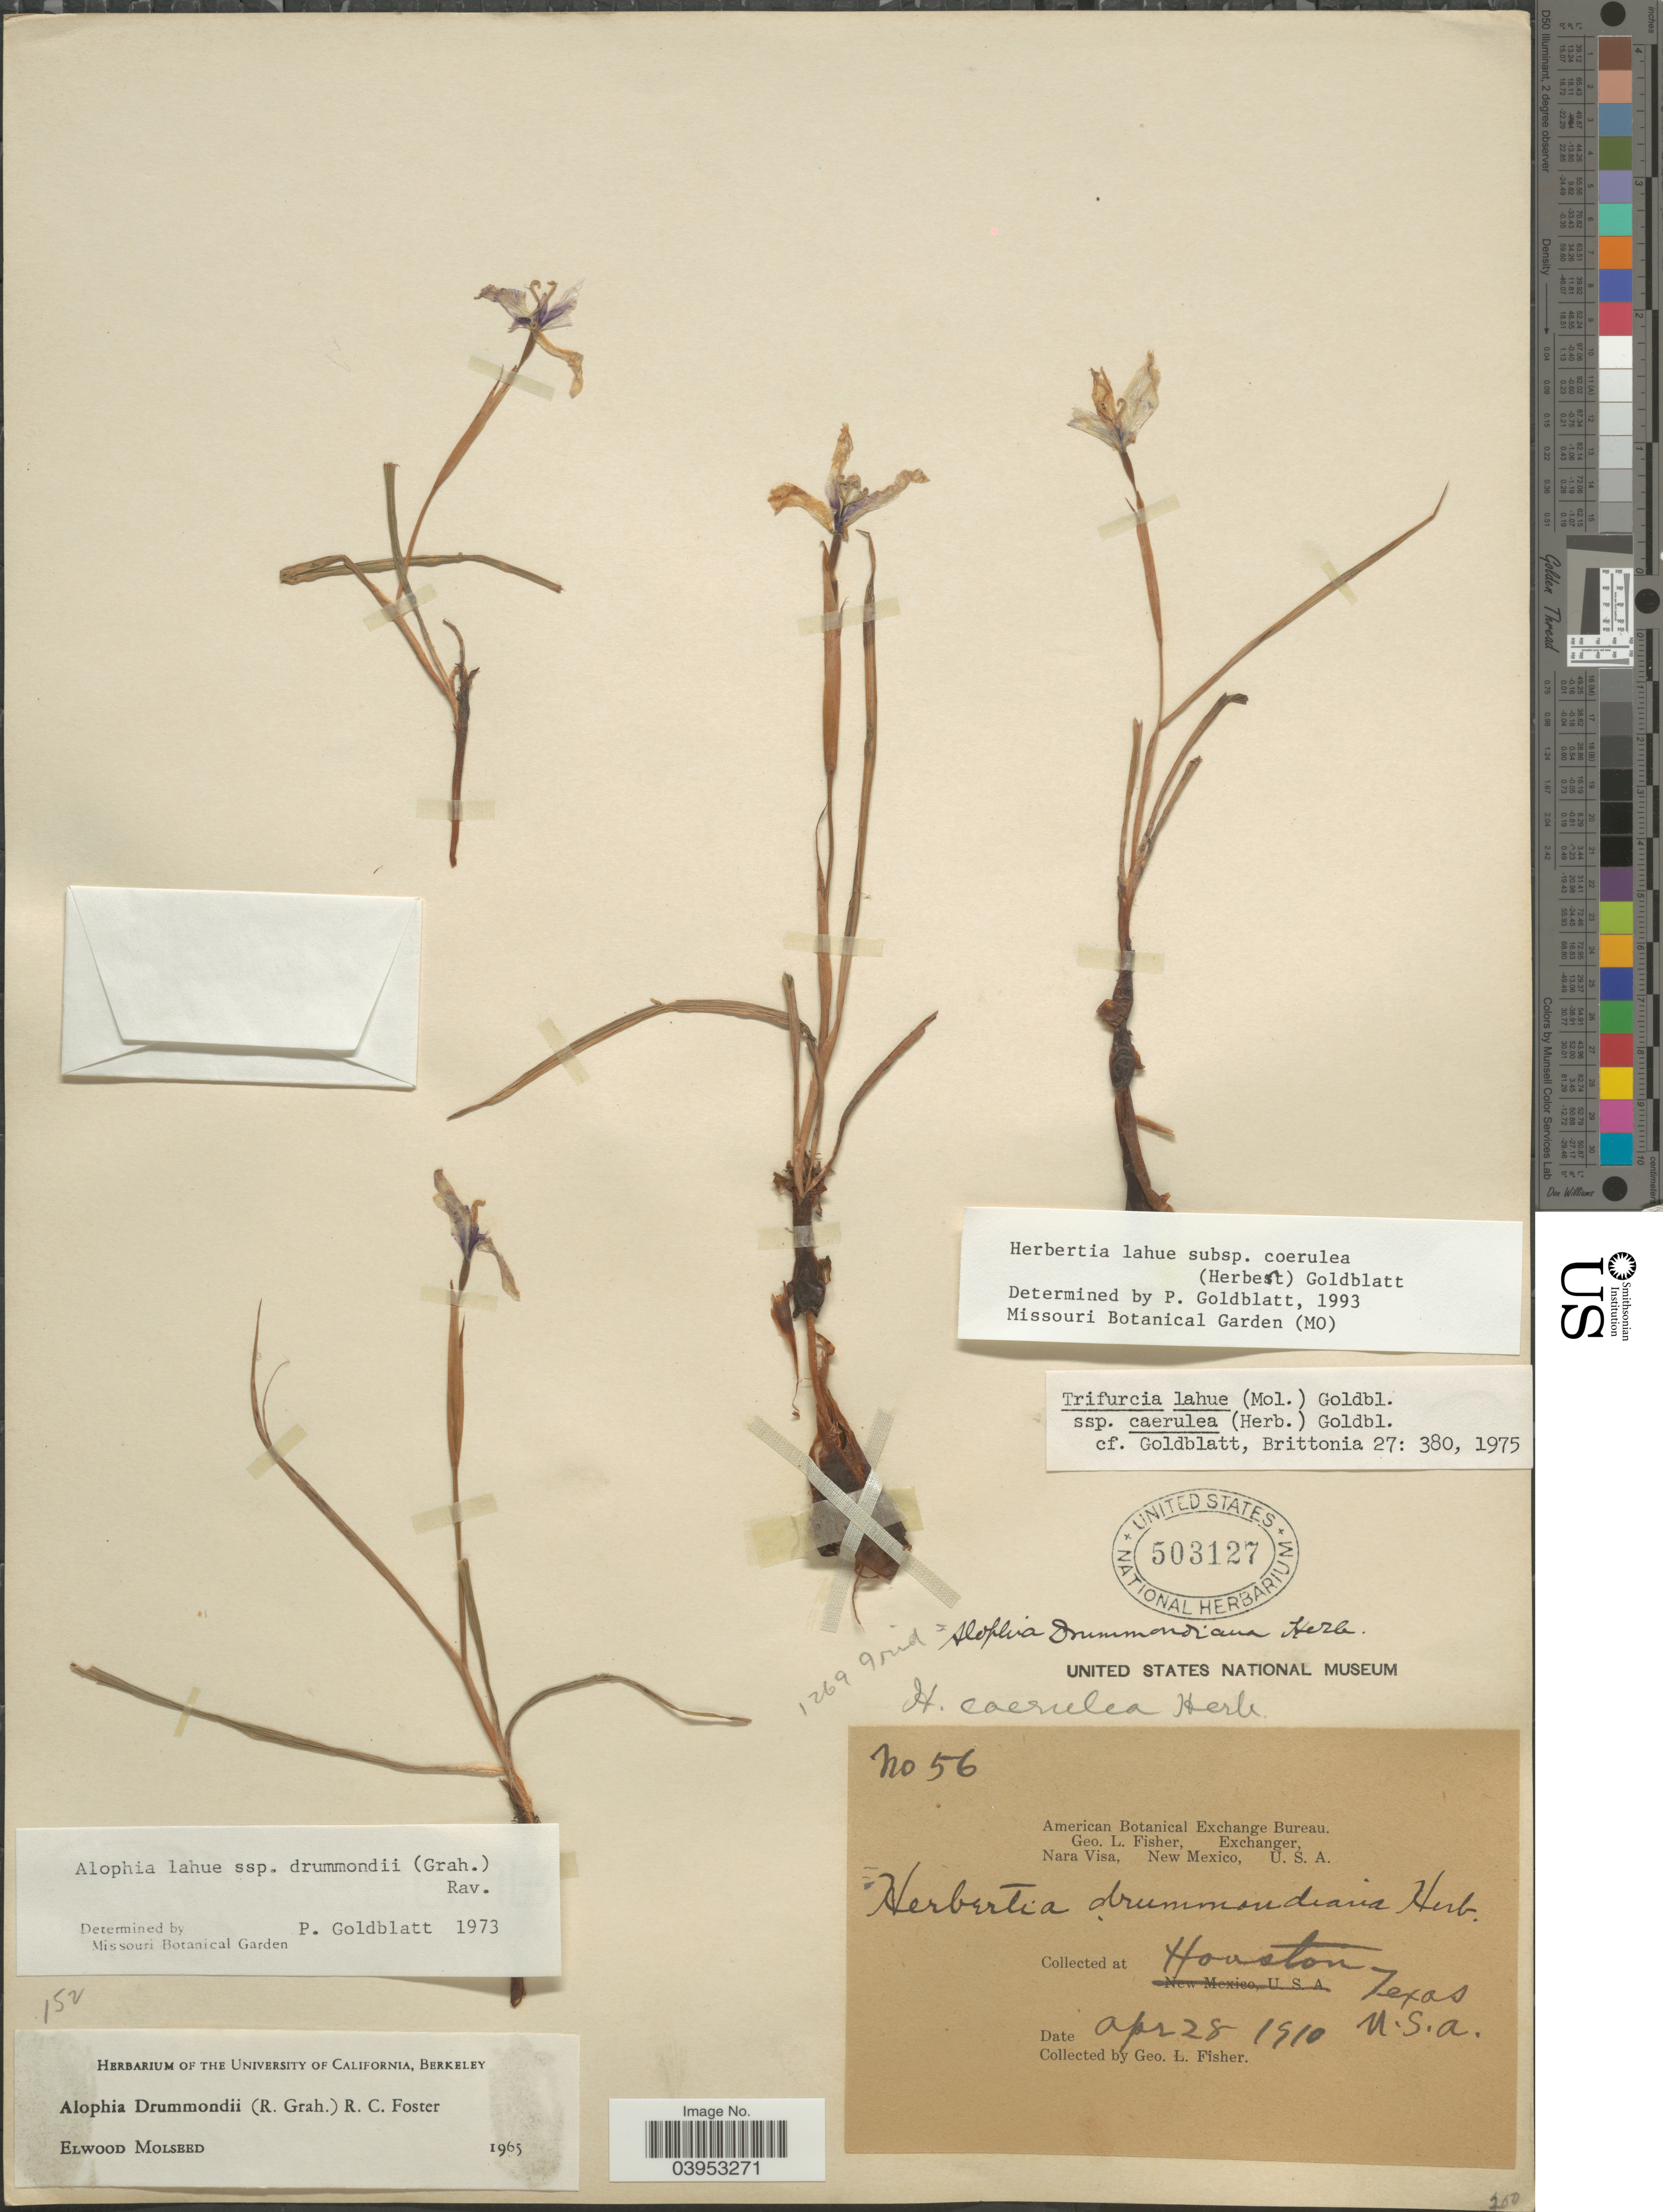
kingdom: Plantae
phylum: Tracheophyta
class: Liliopsida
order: Asparagales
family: Iridaceae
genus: Herbertia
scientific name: Herbertia lahue subsp. caerulea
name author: (Herb.) Goldblatt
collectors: G. L. Fisher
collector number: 56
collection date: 1910-04-28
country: United States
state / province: Texas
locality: Houston.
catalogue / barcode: US 503127